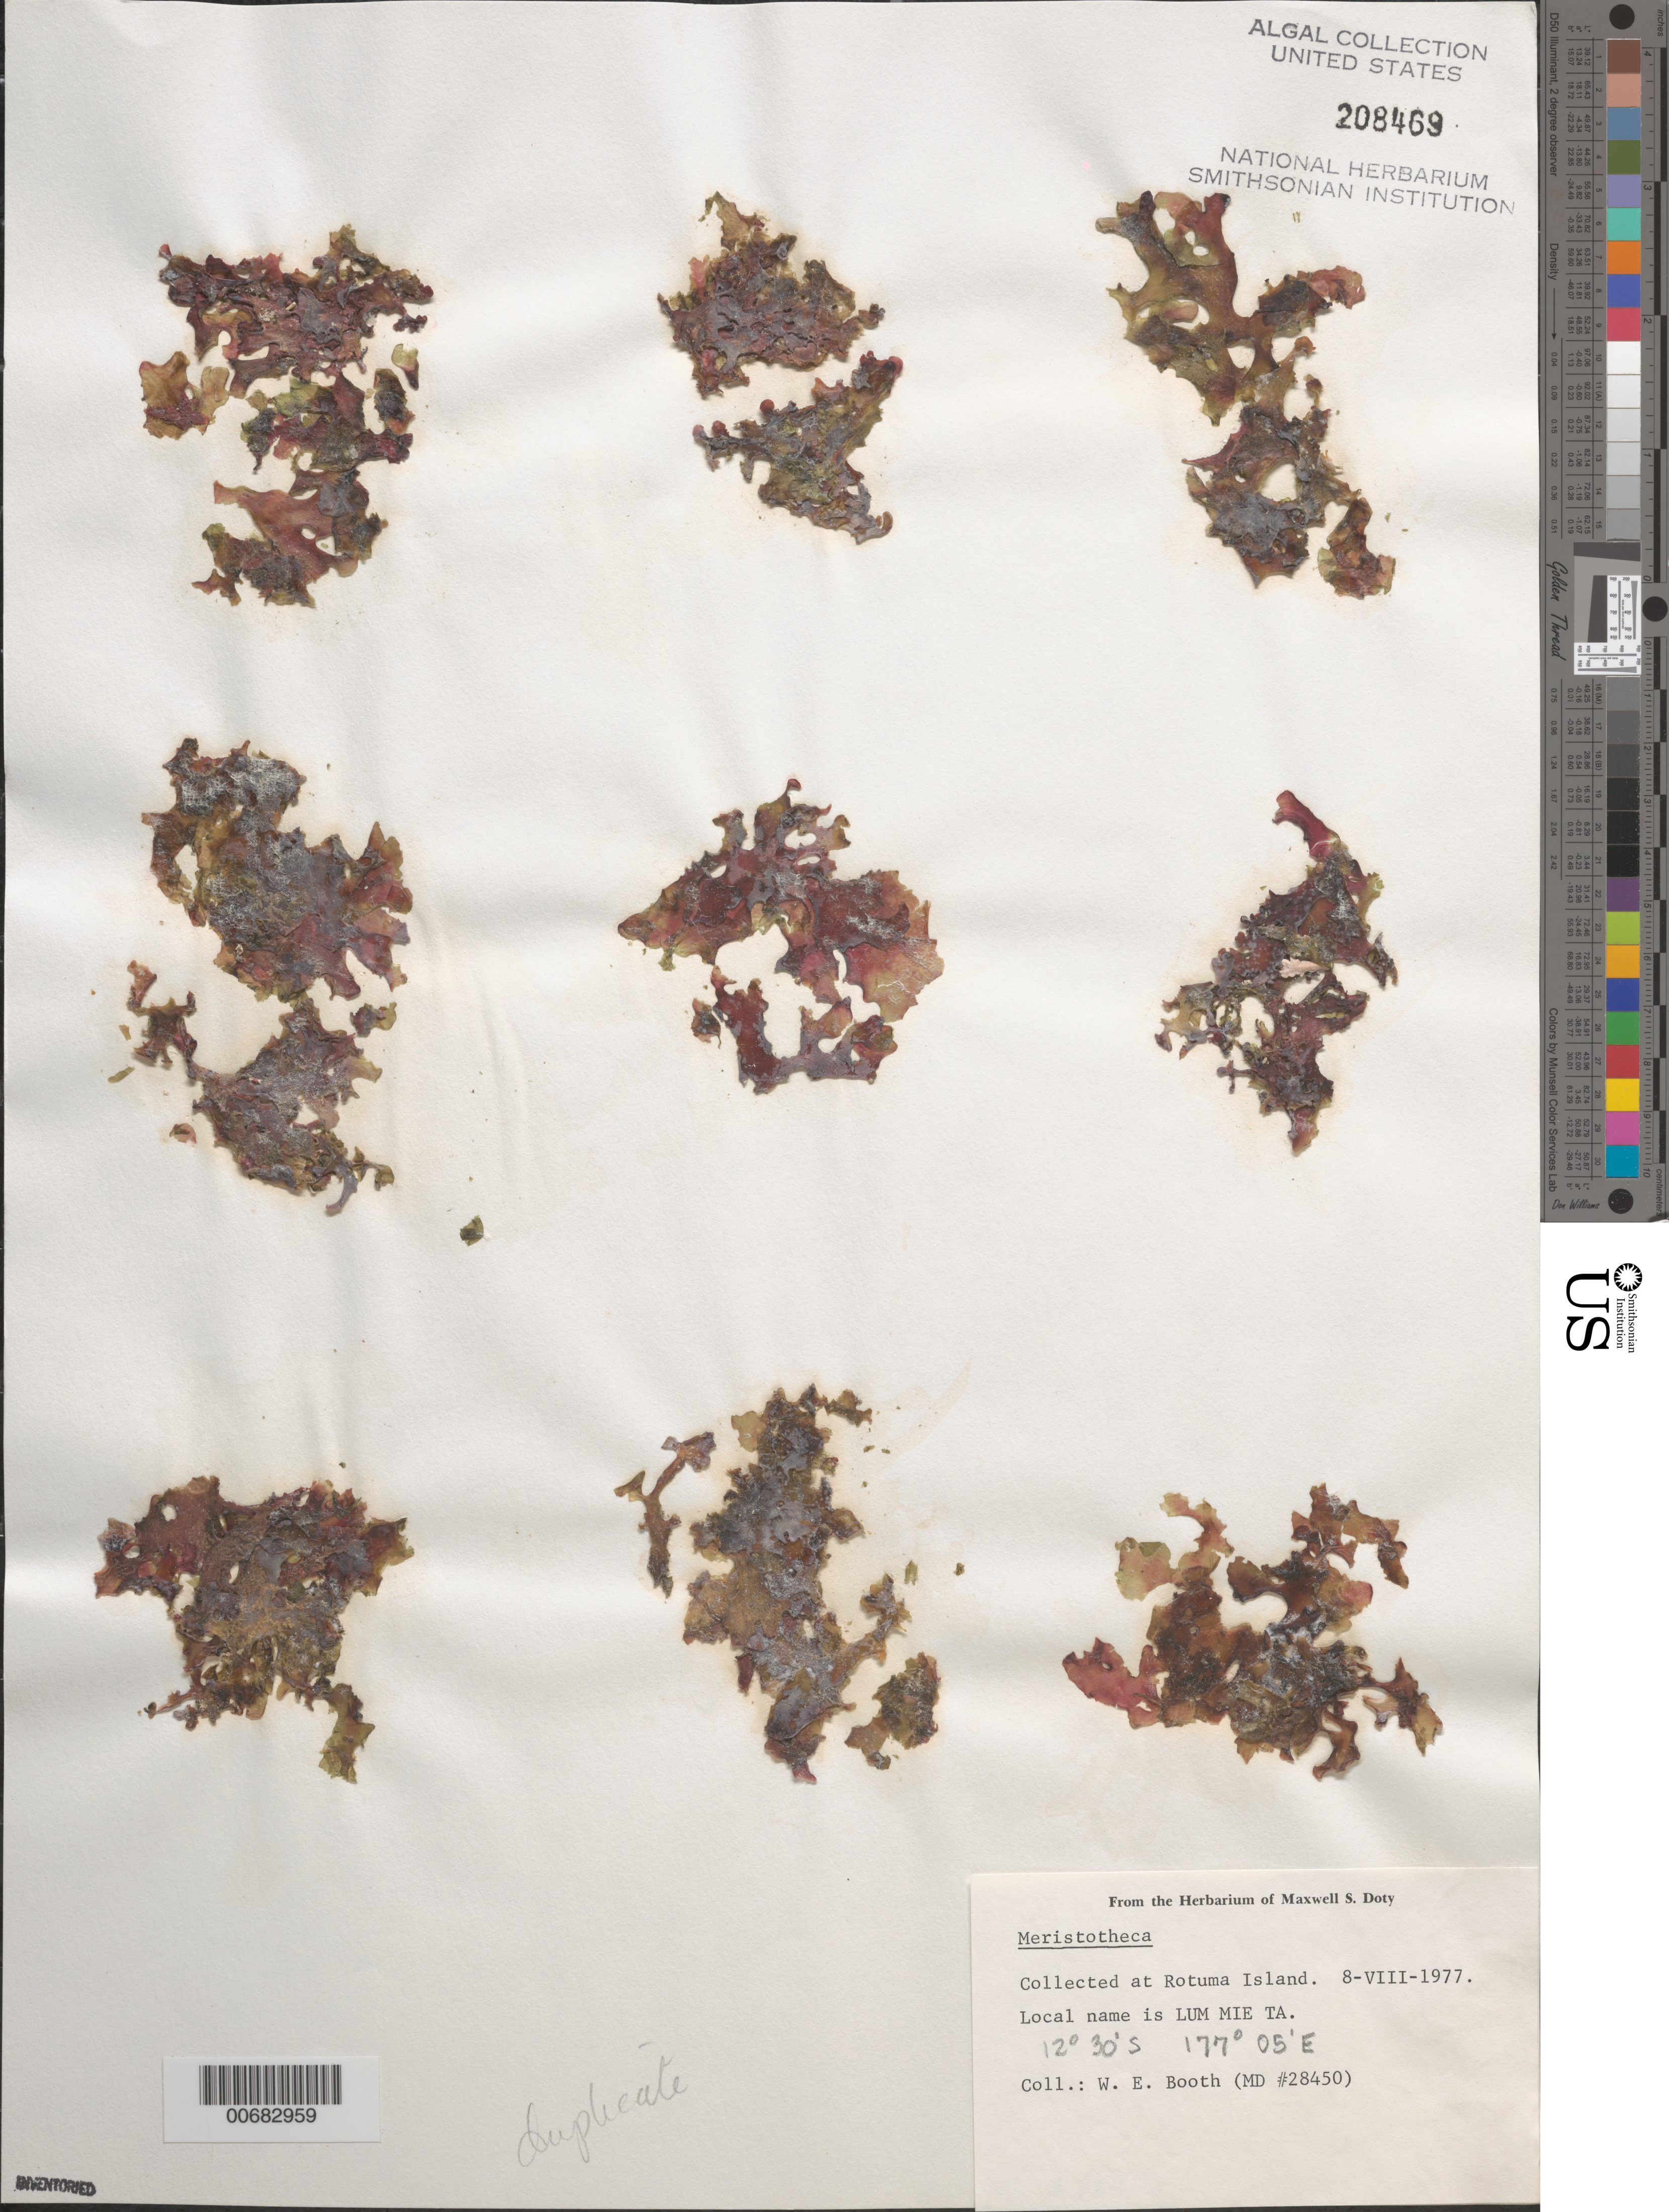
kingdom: Plantae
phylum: Rhodophyta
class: Florideophyceae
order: Gigartinales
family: Solieriaceae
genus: Meristotheca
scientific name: Meristotheca sp.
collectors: W. Booth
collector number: MSD 28450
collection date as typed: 08 Aug 1977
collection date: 1977-08-08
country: Fiji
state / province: Rotuma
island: Rotuma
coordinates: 12 30' S, 177 05' E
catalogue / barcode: US 208469